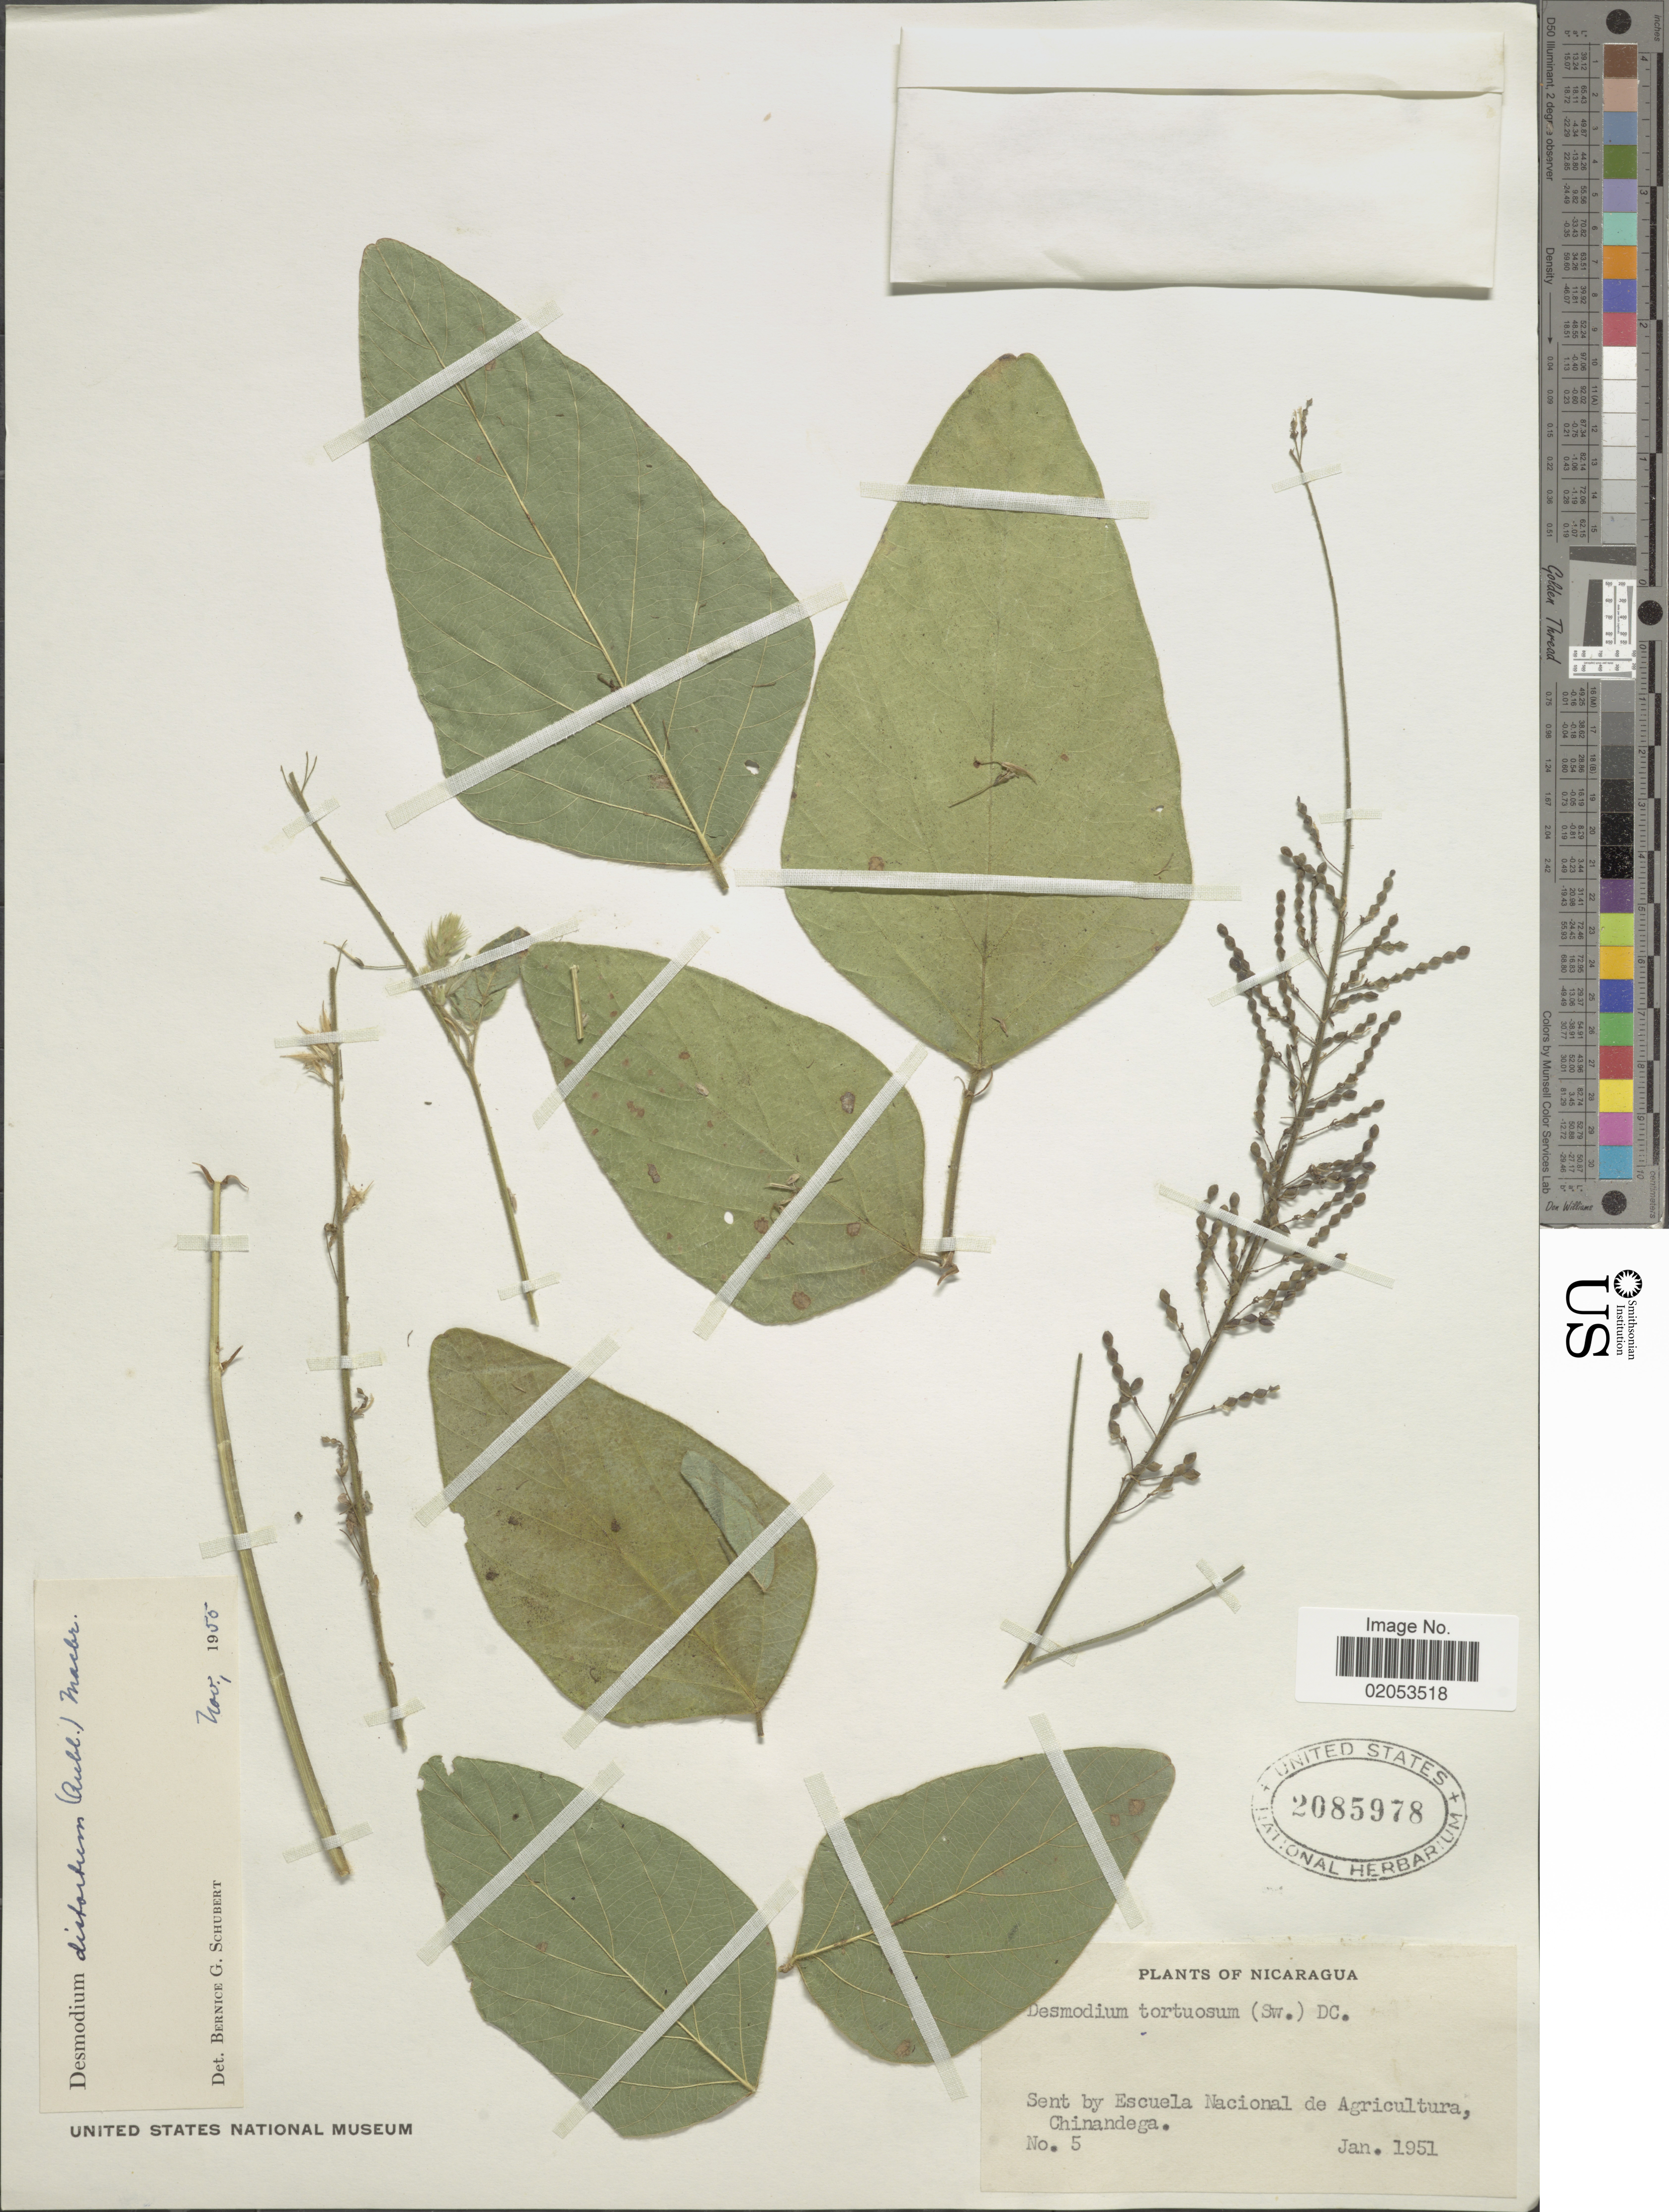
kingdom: Plantae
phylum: Tracheophyta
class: Magnoliopsida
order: Fabales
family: Fabaceae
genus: Desmodium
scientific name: Desmodium distortum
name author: (Aubl.) J.F. Macbr.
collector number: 5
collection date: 1951-01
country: Nicaragua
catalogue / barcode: US 2085978